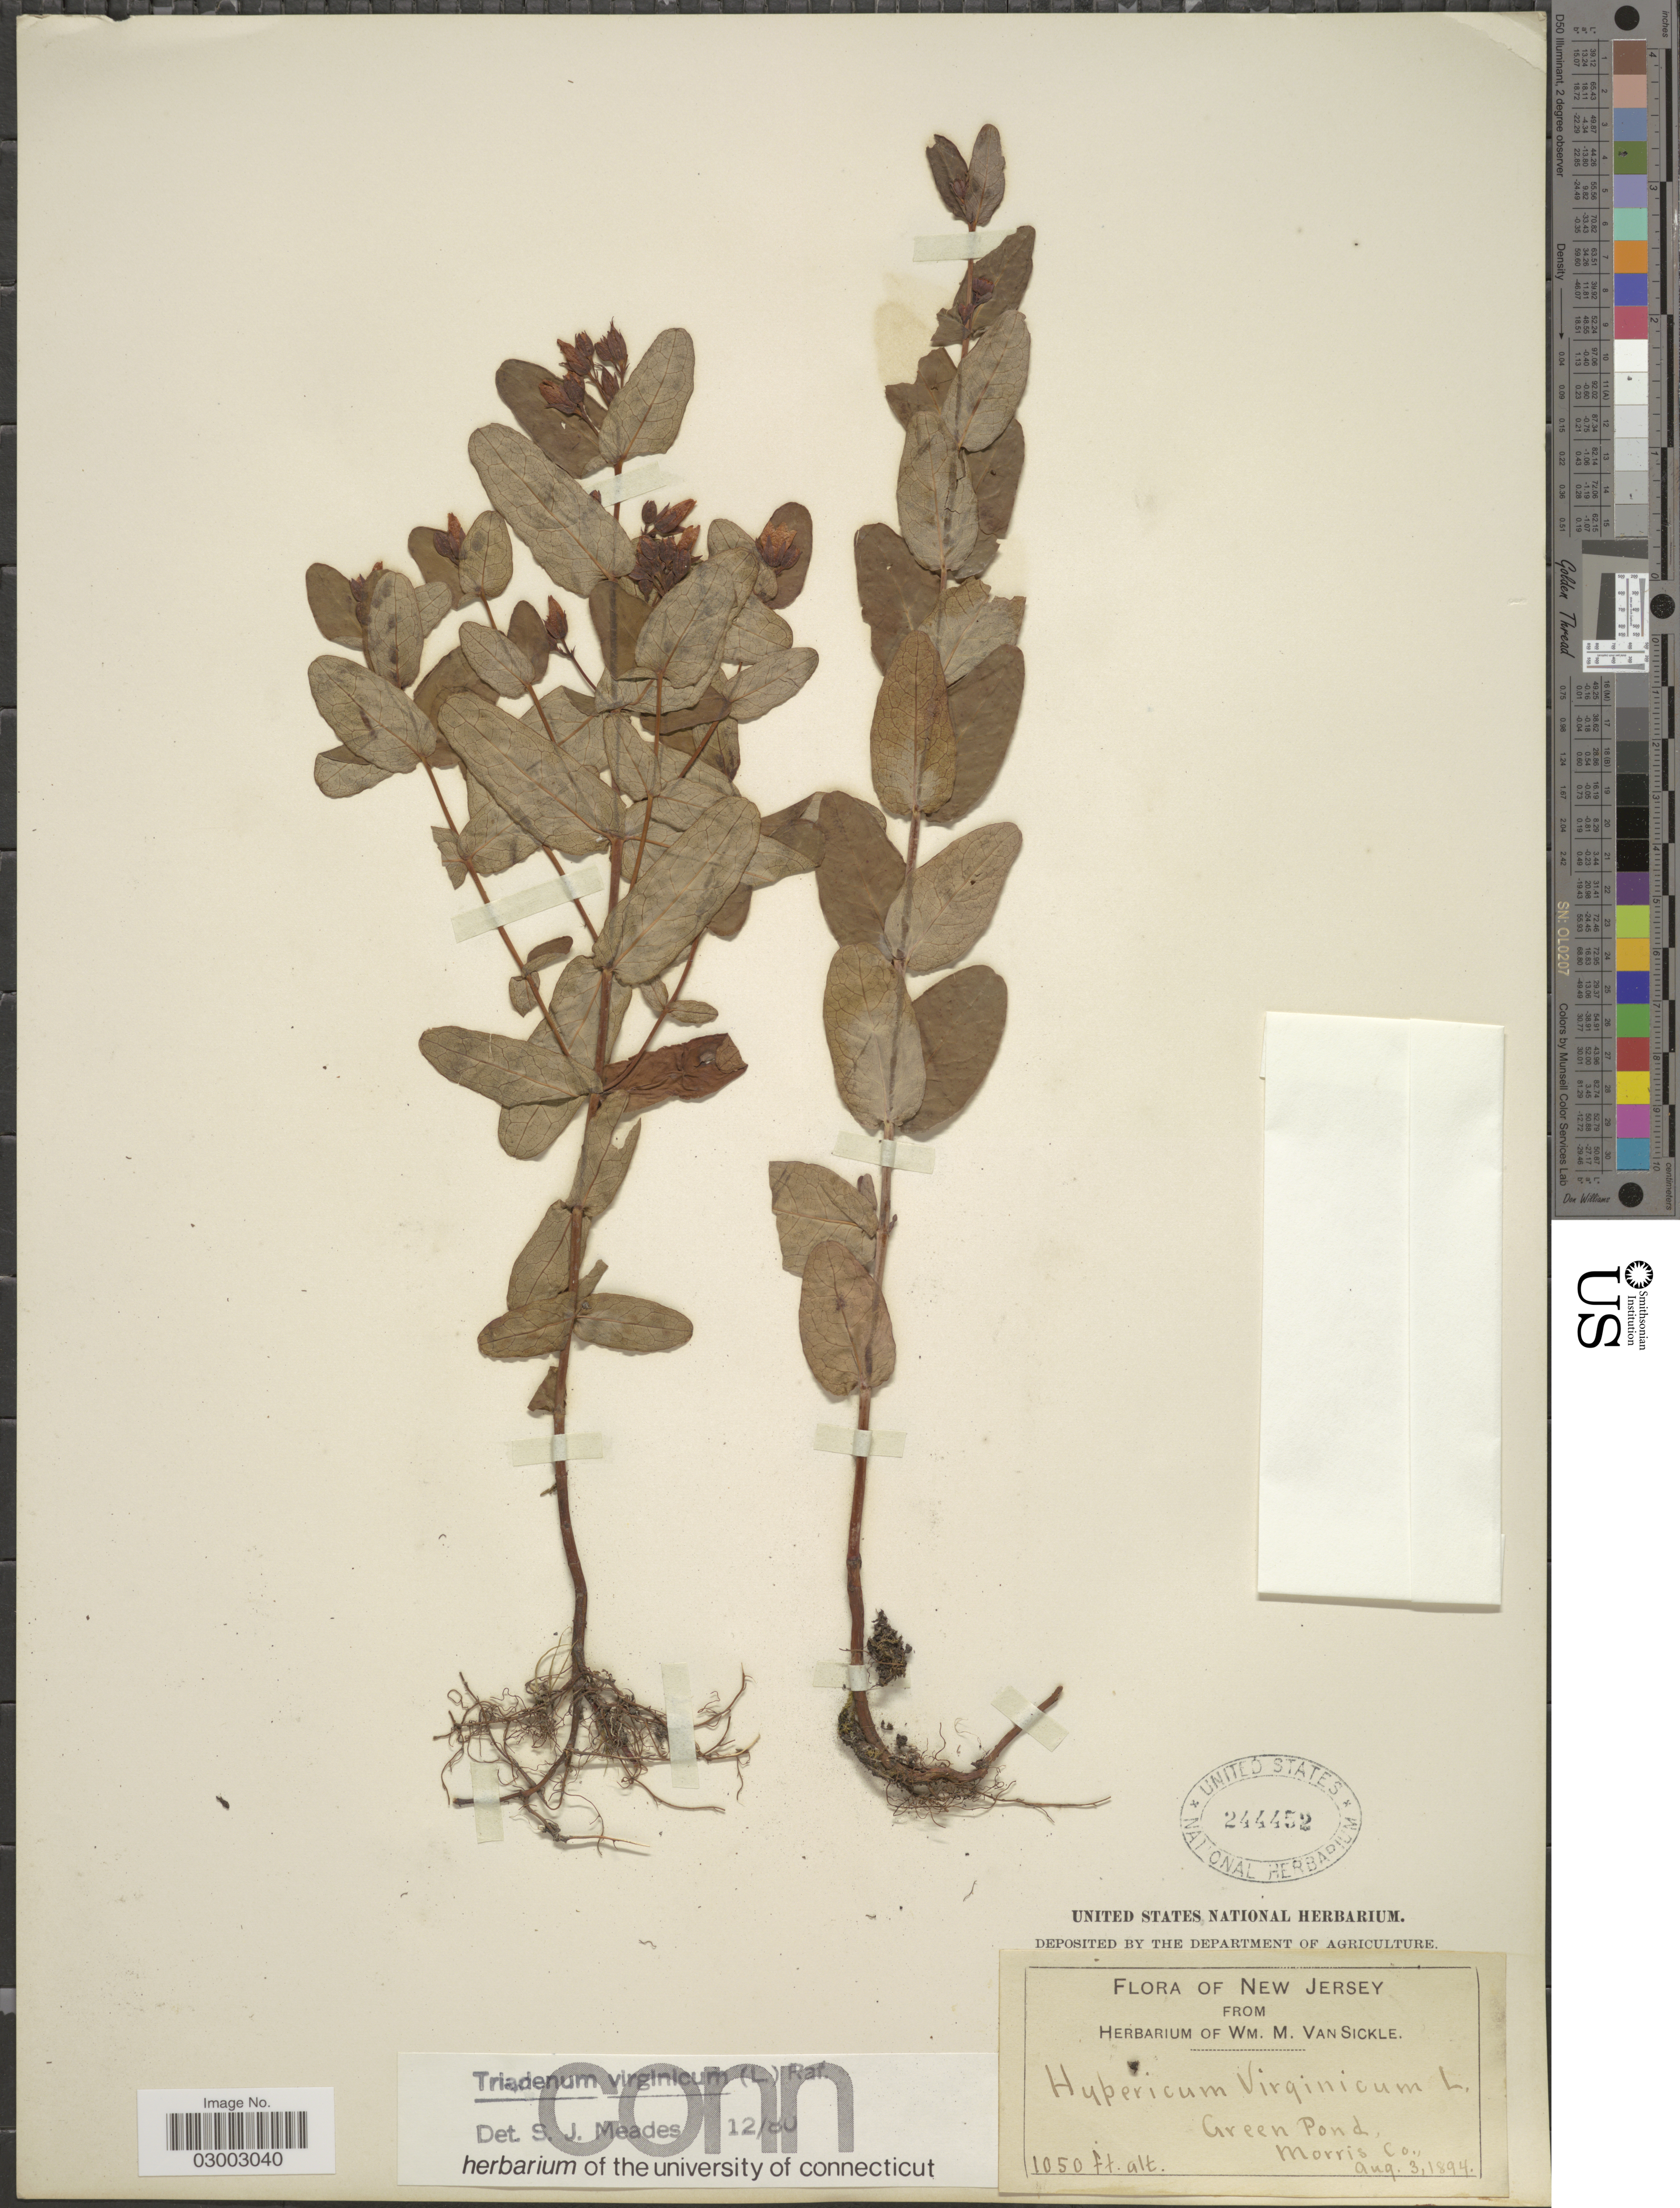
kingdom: Plantae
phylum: Tracheophyta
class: Magnoliopsida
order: Malpighiales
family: Hypericaceae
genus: Hypericum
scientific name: Hypericum virginicum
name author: L.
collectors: ex herb. Wm. M. Van Sickle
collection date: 1894-08-03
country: United States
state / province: New Jersey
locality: Green Pond, Morris Co.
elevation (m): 320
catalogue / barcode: US 244452